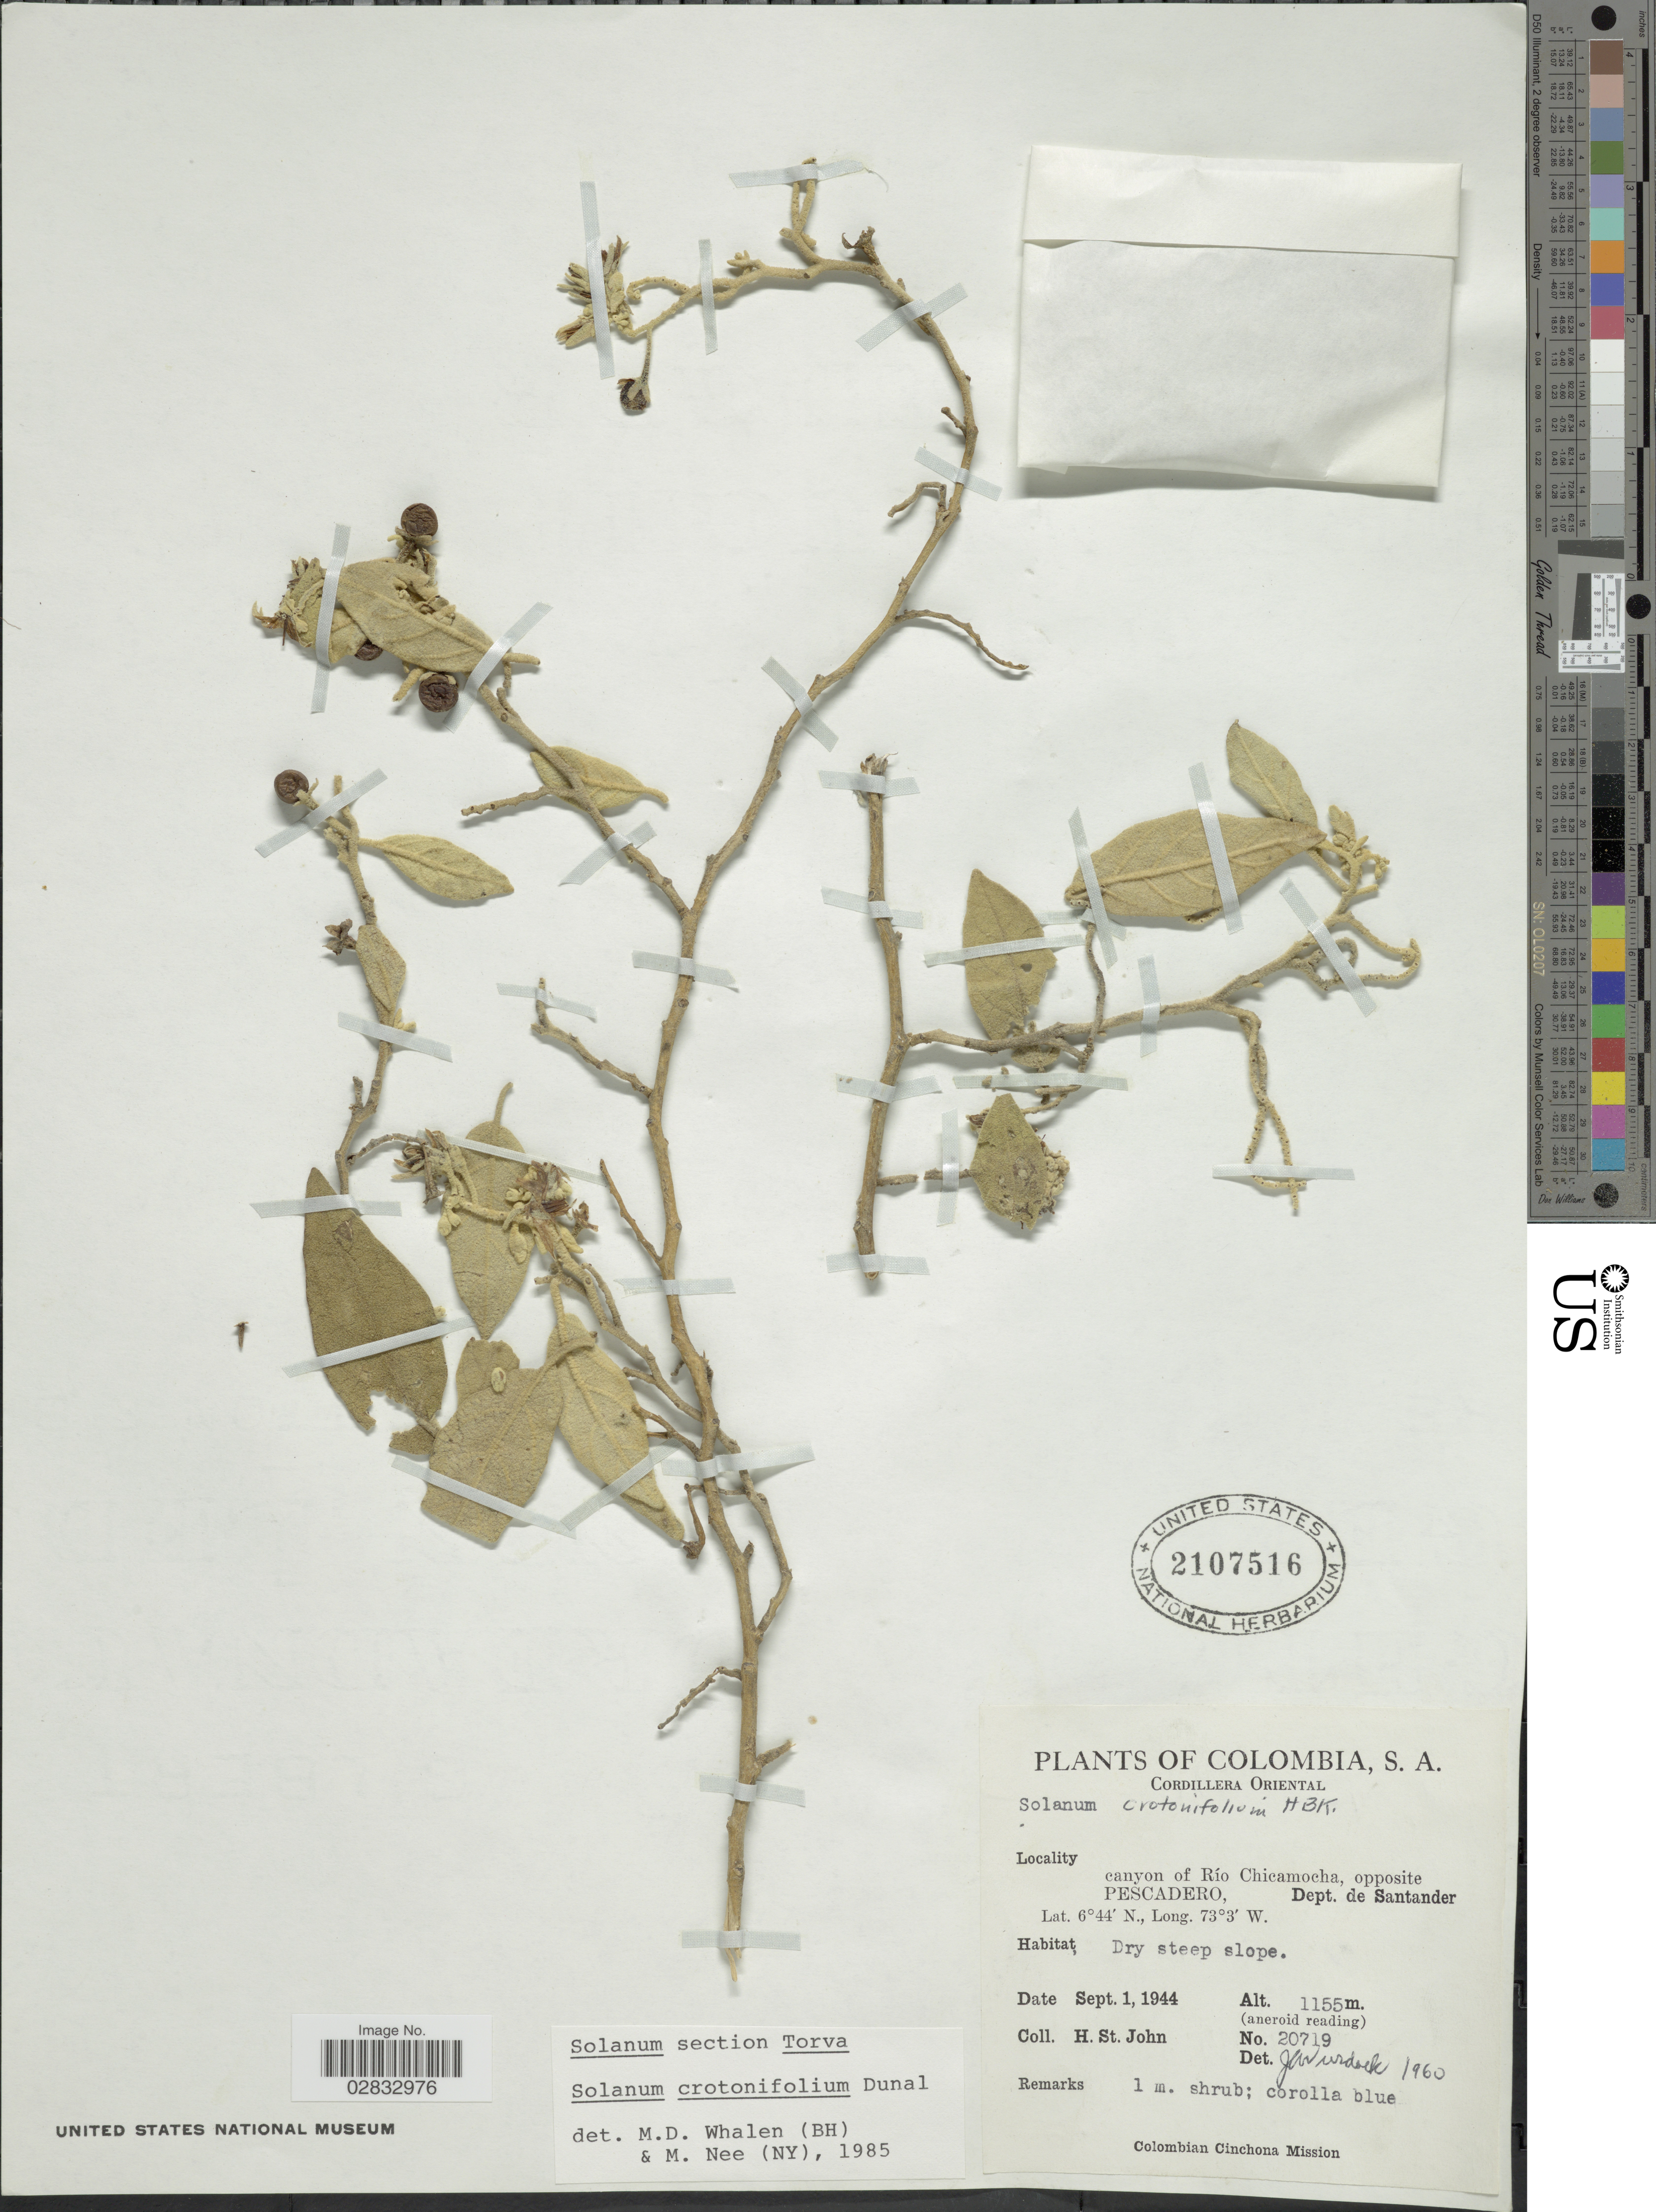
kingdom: Plantae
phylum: Tracheophyta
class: Magnoliopsida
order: Solanales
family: Solanaceae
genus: Solanum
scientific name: Solanum crotonifolium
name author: Dunal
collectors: H. St. John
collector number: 20719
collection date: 1944-09-01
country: Colombia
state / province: Santander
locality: Cordillera Oriental, canyon of Río Chicamocha, opposite Pescadero, Dept. de Santander.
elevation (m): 1155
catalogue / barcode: US 2107516